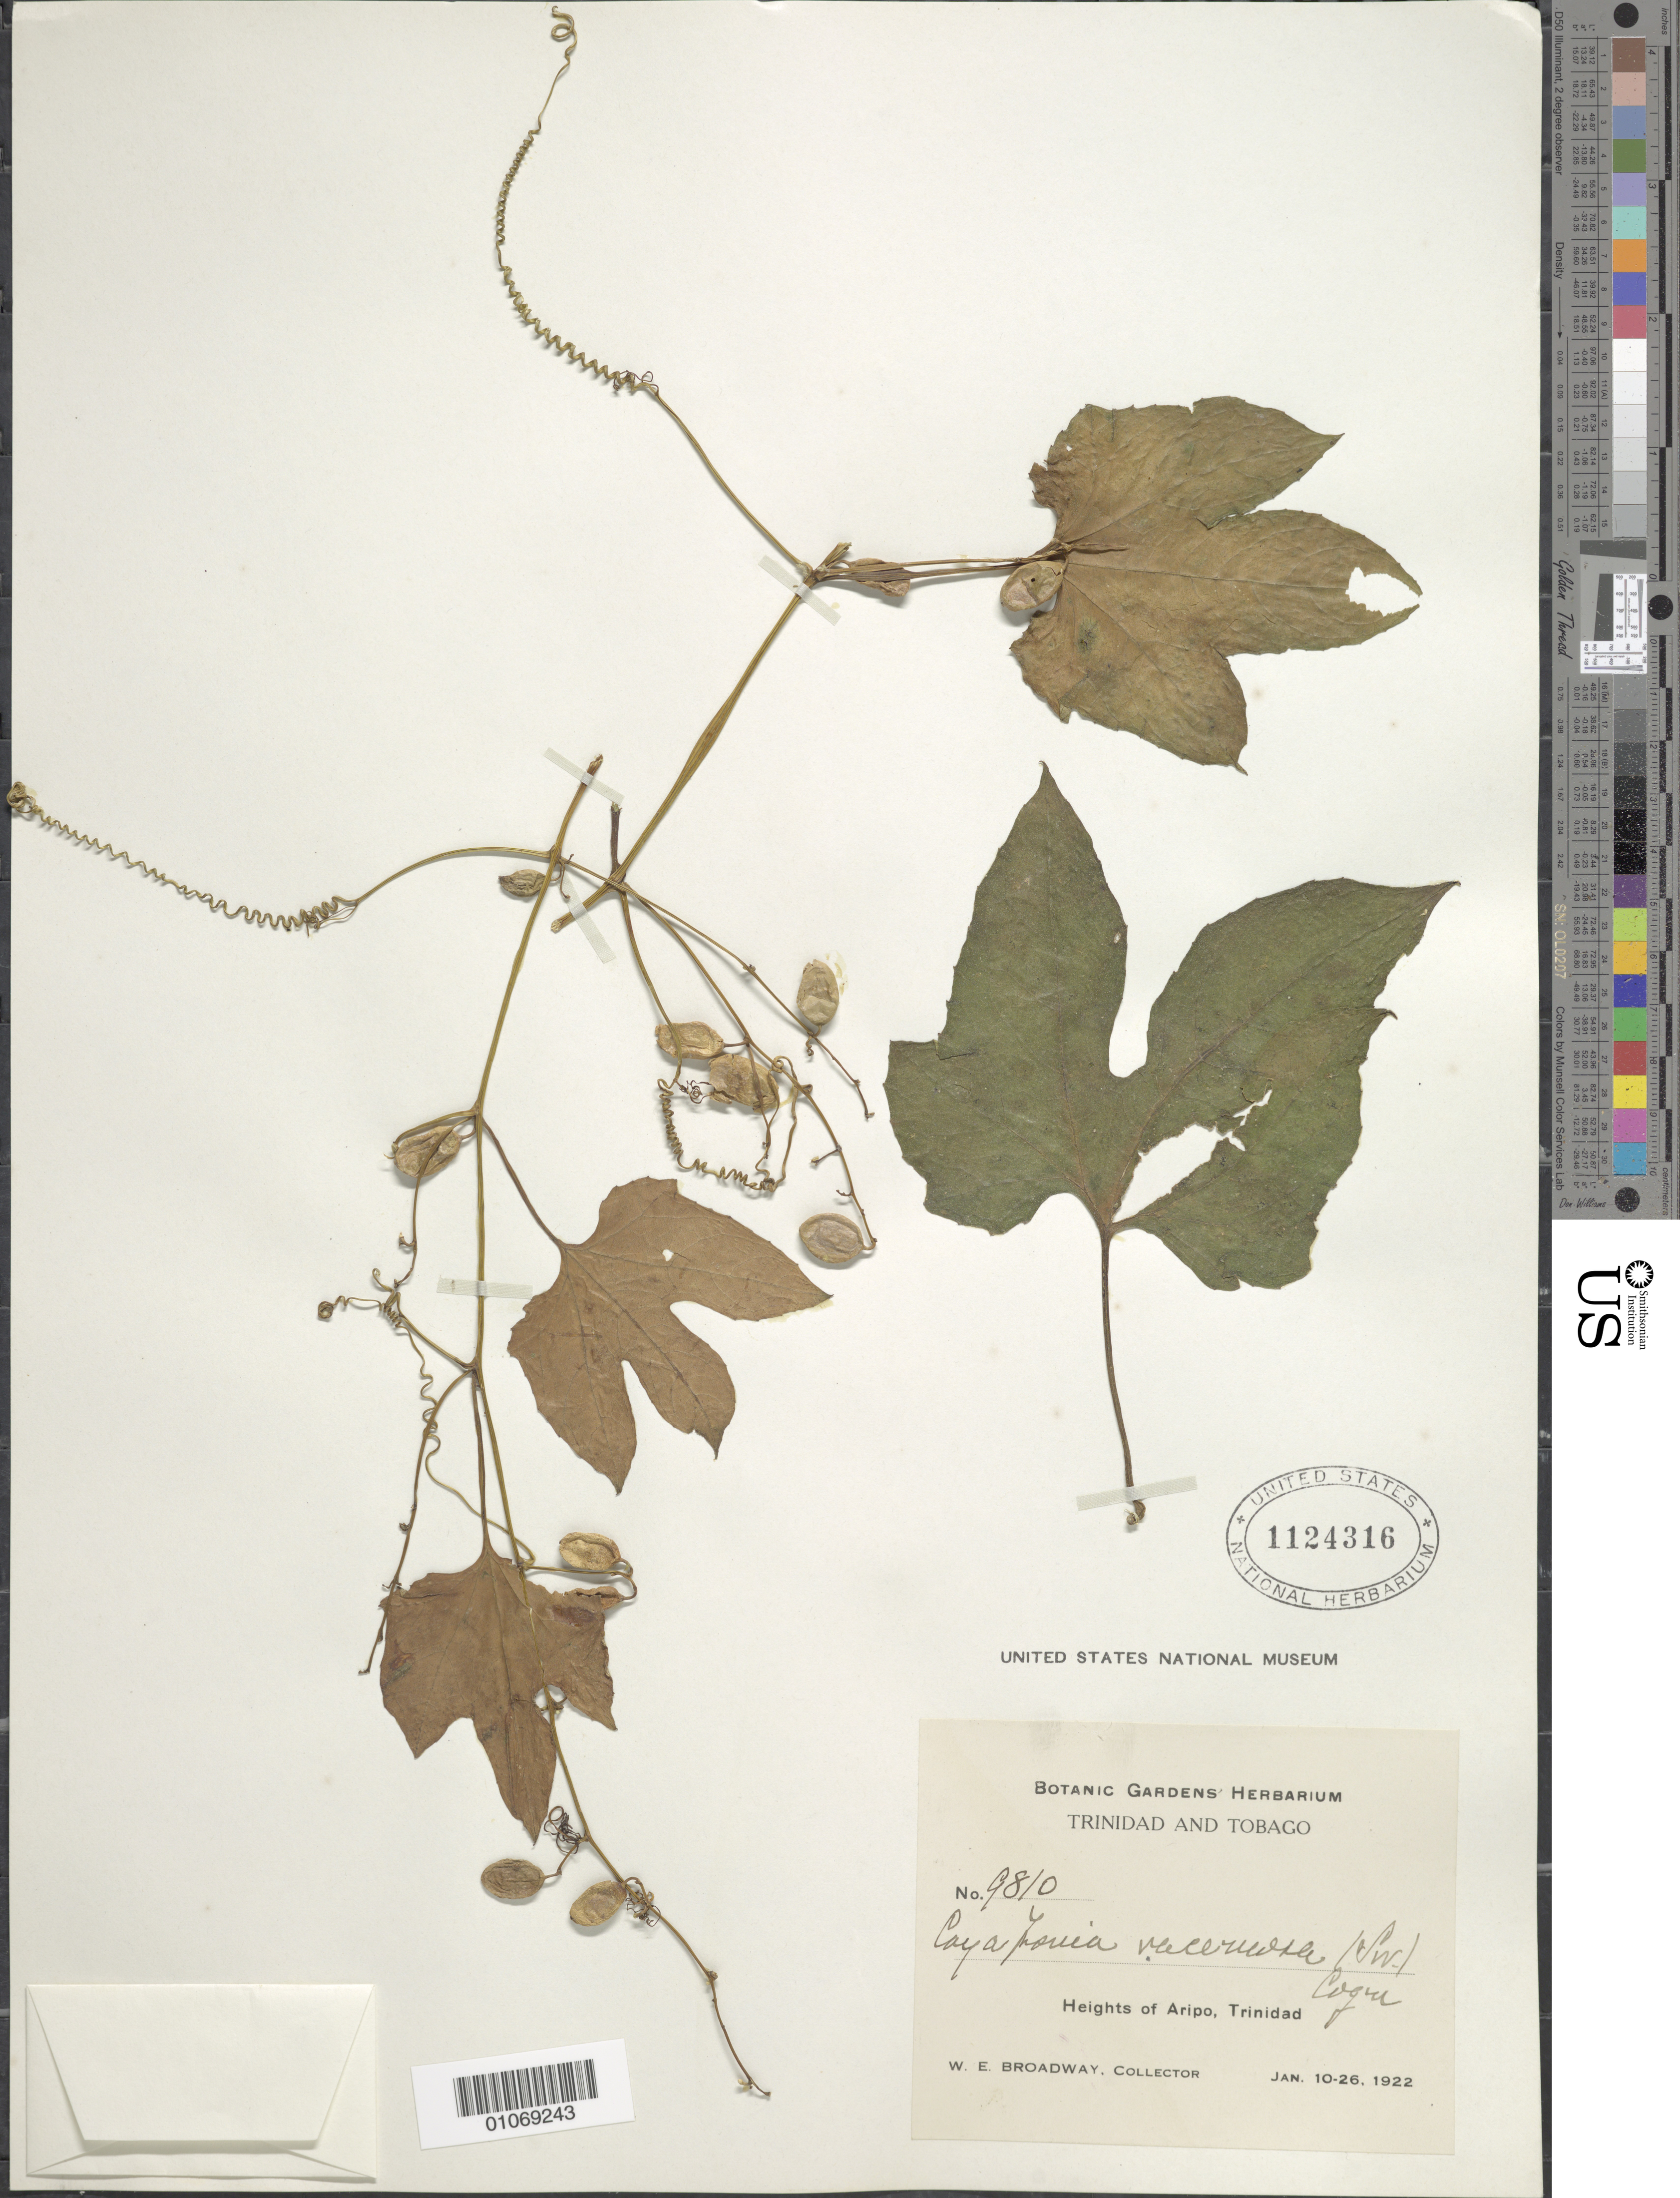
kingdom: Plantae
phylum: Tracheophyta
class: Magnoliopsida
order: Cucurbitales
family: Cucurbitaceae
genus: Cayaponia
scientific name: Cayaponia racemosa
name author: (Mill.) Cogn.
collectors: W. E. Broadway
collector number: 9810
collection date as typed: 10 Jan 1922 to 26 Jan 1922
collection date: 1922-01-10/1922-01-26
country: Trinidad and Tobago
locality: Heights of Aripo.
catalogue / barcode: US 1124316